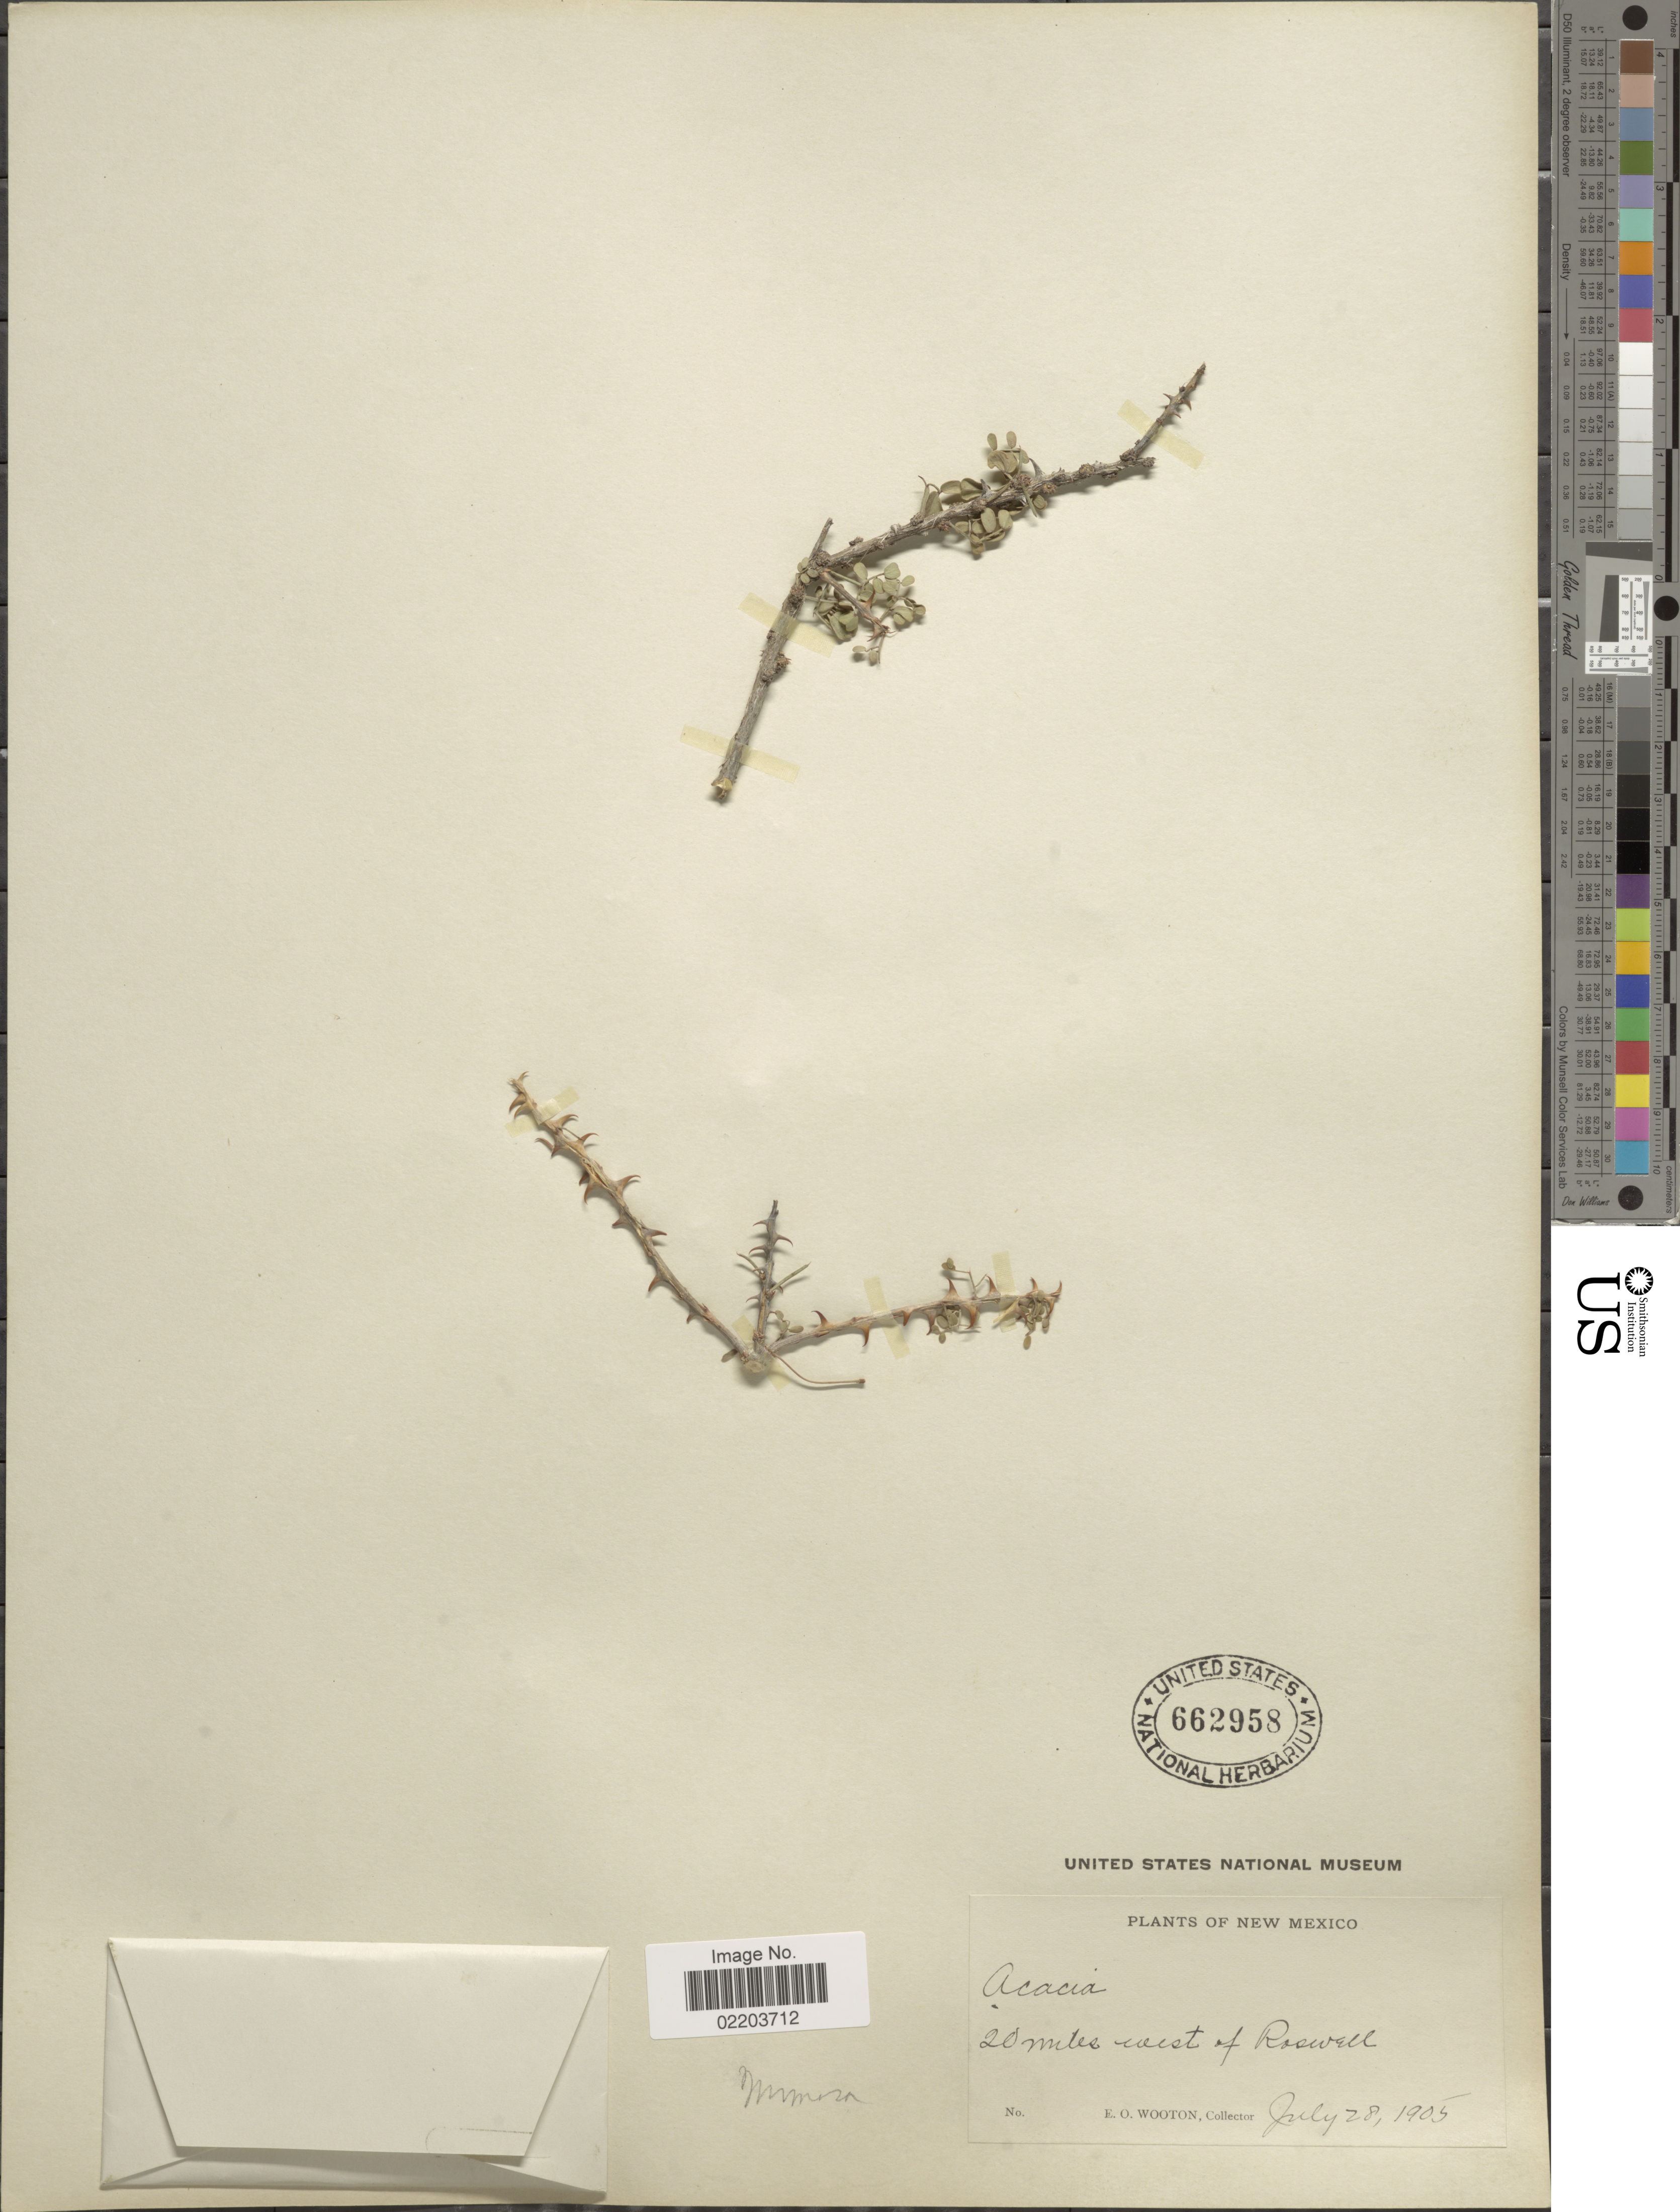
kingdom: Plantae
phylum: Tracheophyta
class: Magnoliopsida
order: Fabales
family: Fabaceae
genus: Mimosa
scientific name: Mimosa borealis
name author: A. Gray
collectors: E. O. Wooton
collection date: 1905-07-28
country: United States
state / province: New Mexico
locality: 20 miles west of Roswell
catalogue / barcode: US 662958